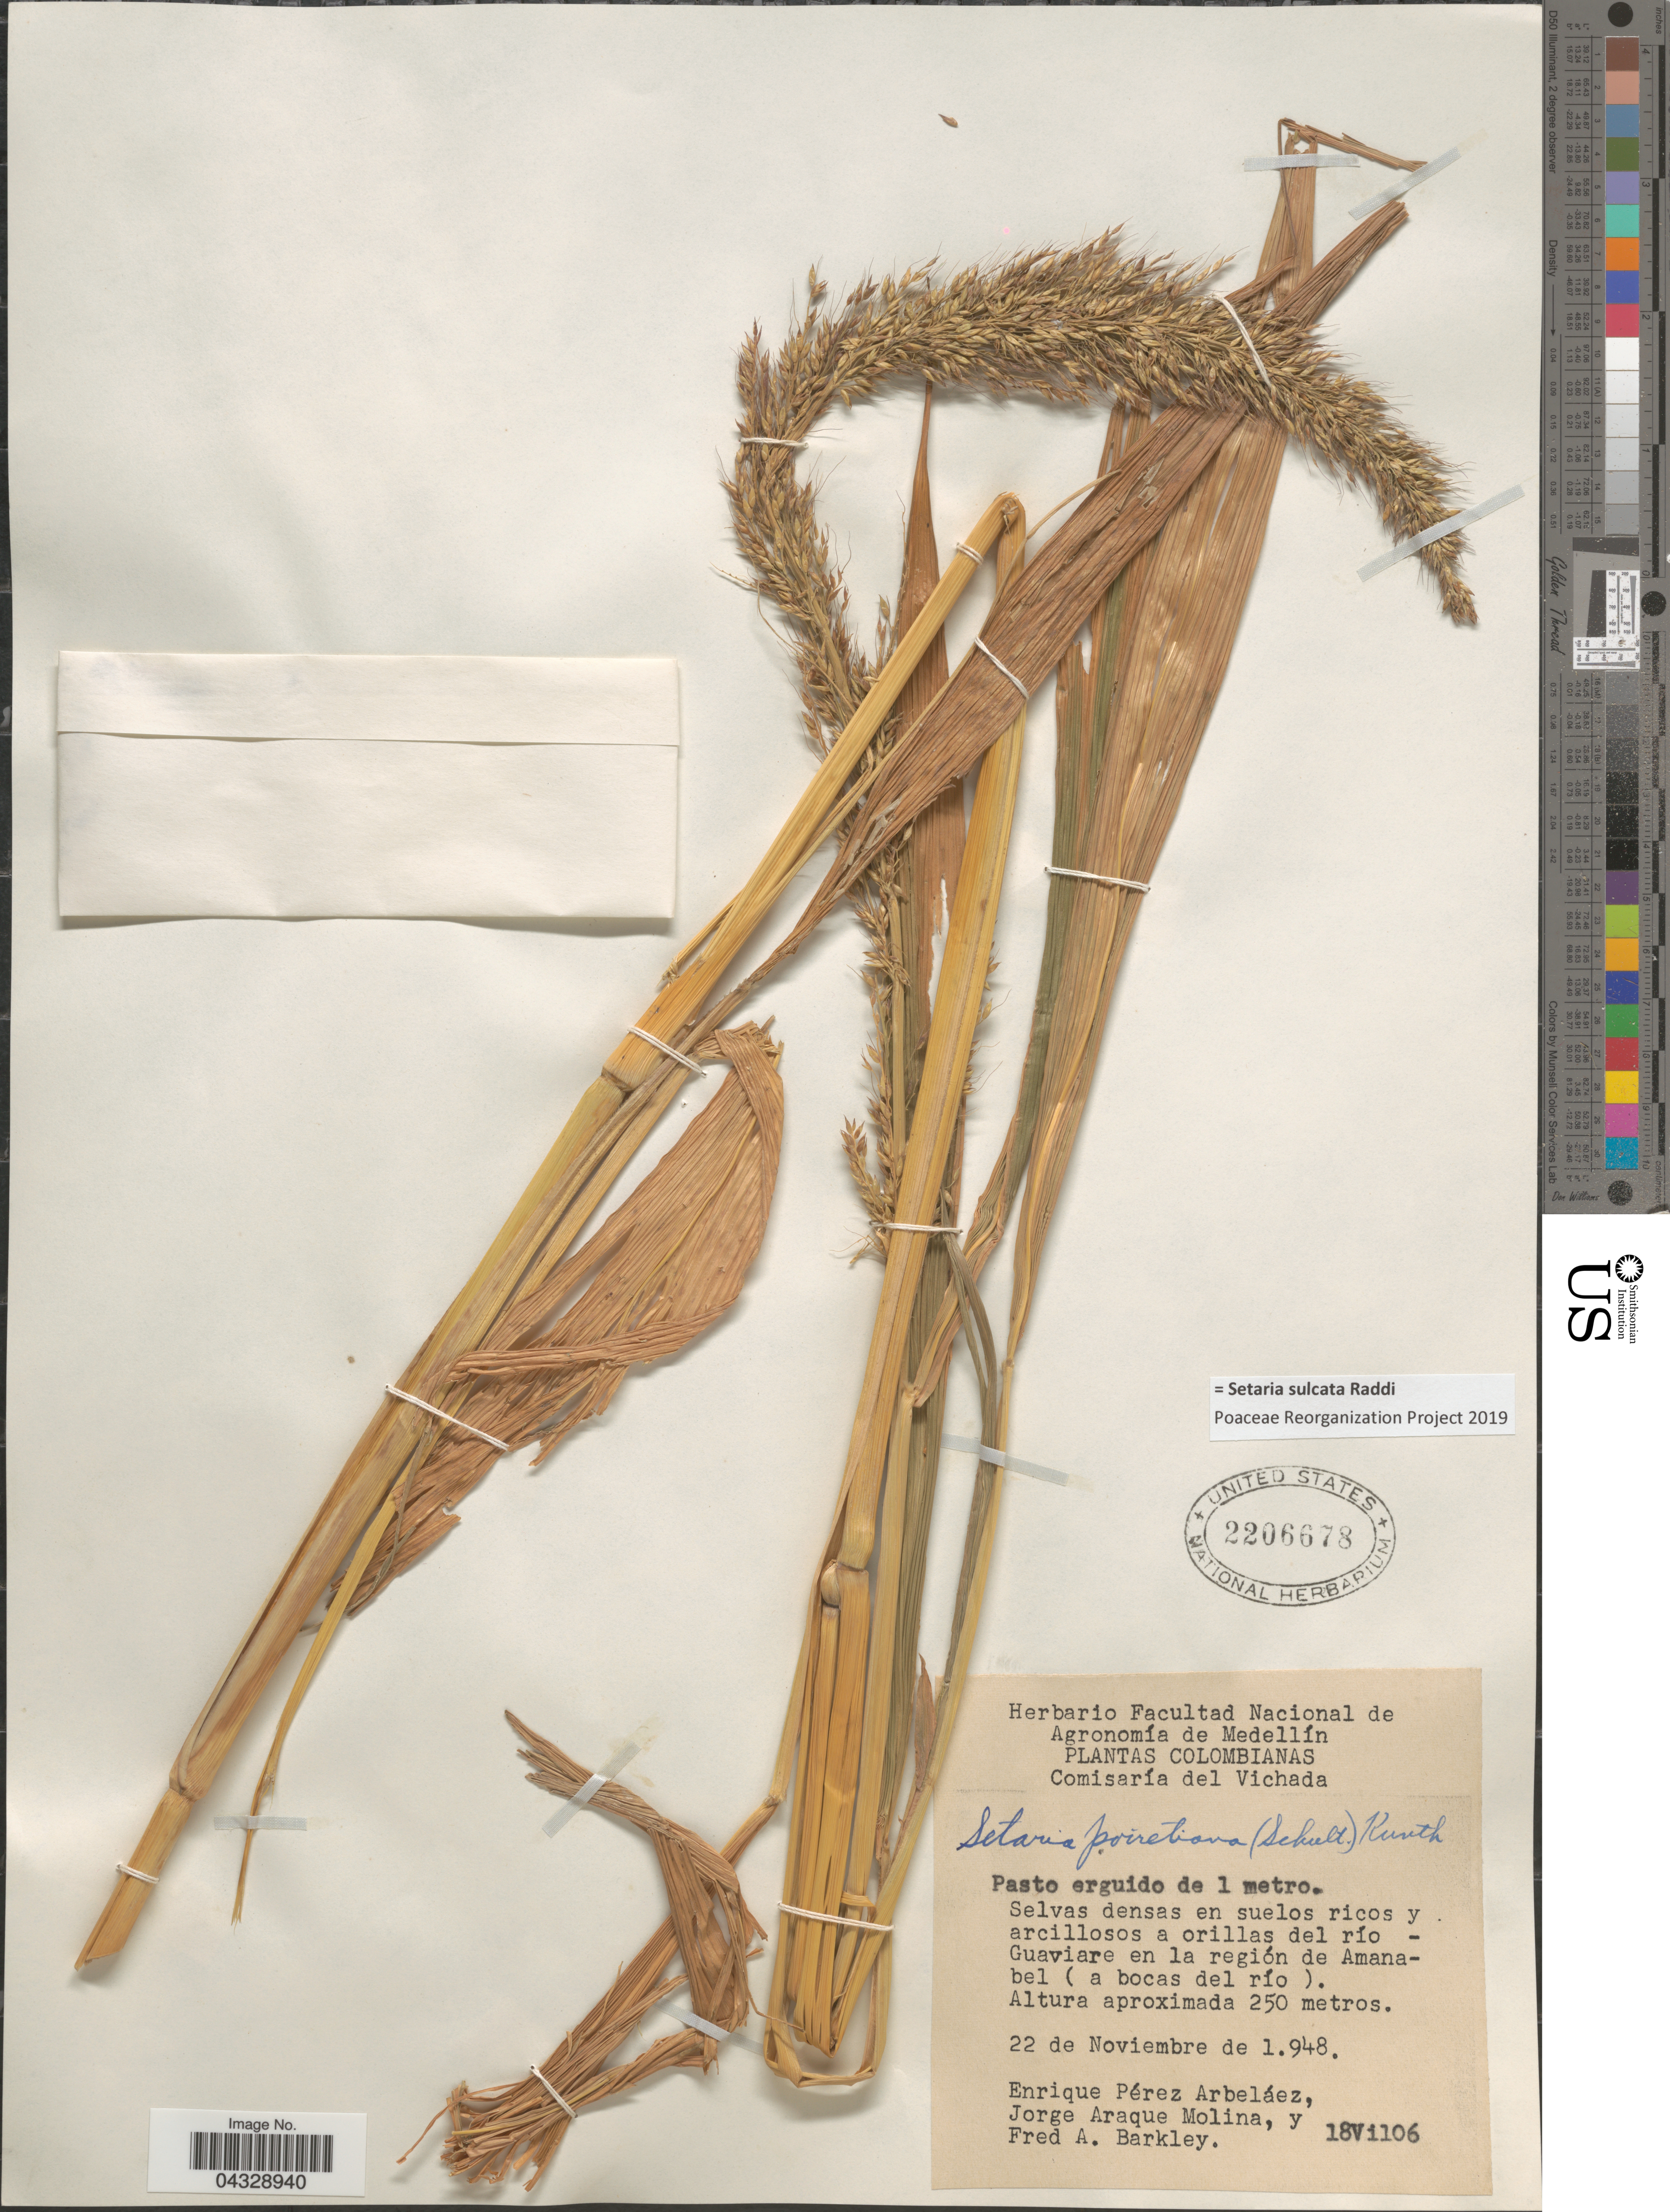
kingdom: Plantae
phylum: Tracheophyta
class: Liliopsida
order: Poales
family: Poaceae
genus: Setaria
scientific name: Setaria sulcata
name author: Raddi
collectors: E. Pérez Arbeláez, J. A. Molina & F. A. Barkley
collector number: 18vi106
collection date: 1948-11-22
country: Colombia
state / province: Vichada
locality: Comisaría del Vichada. Selvas densas en suelos ricos y arcillosos a orillas del río Guaviare en la región de Amanabel (a bocas del río).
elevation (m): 250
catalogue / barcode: US 2206678